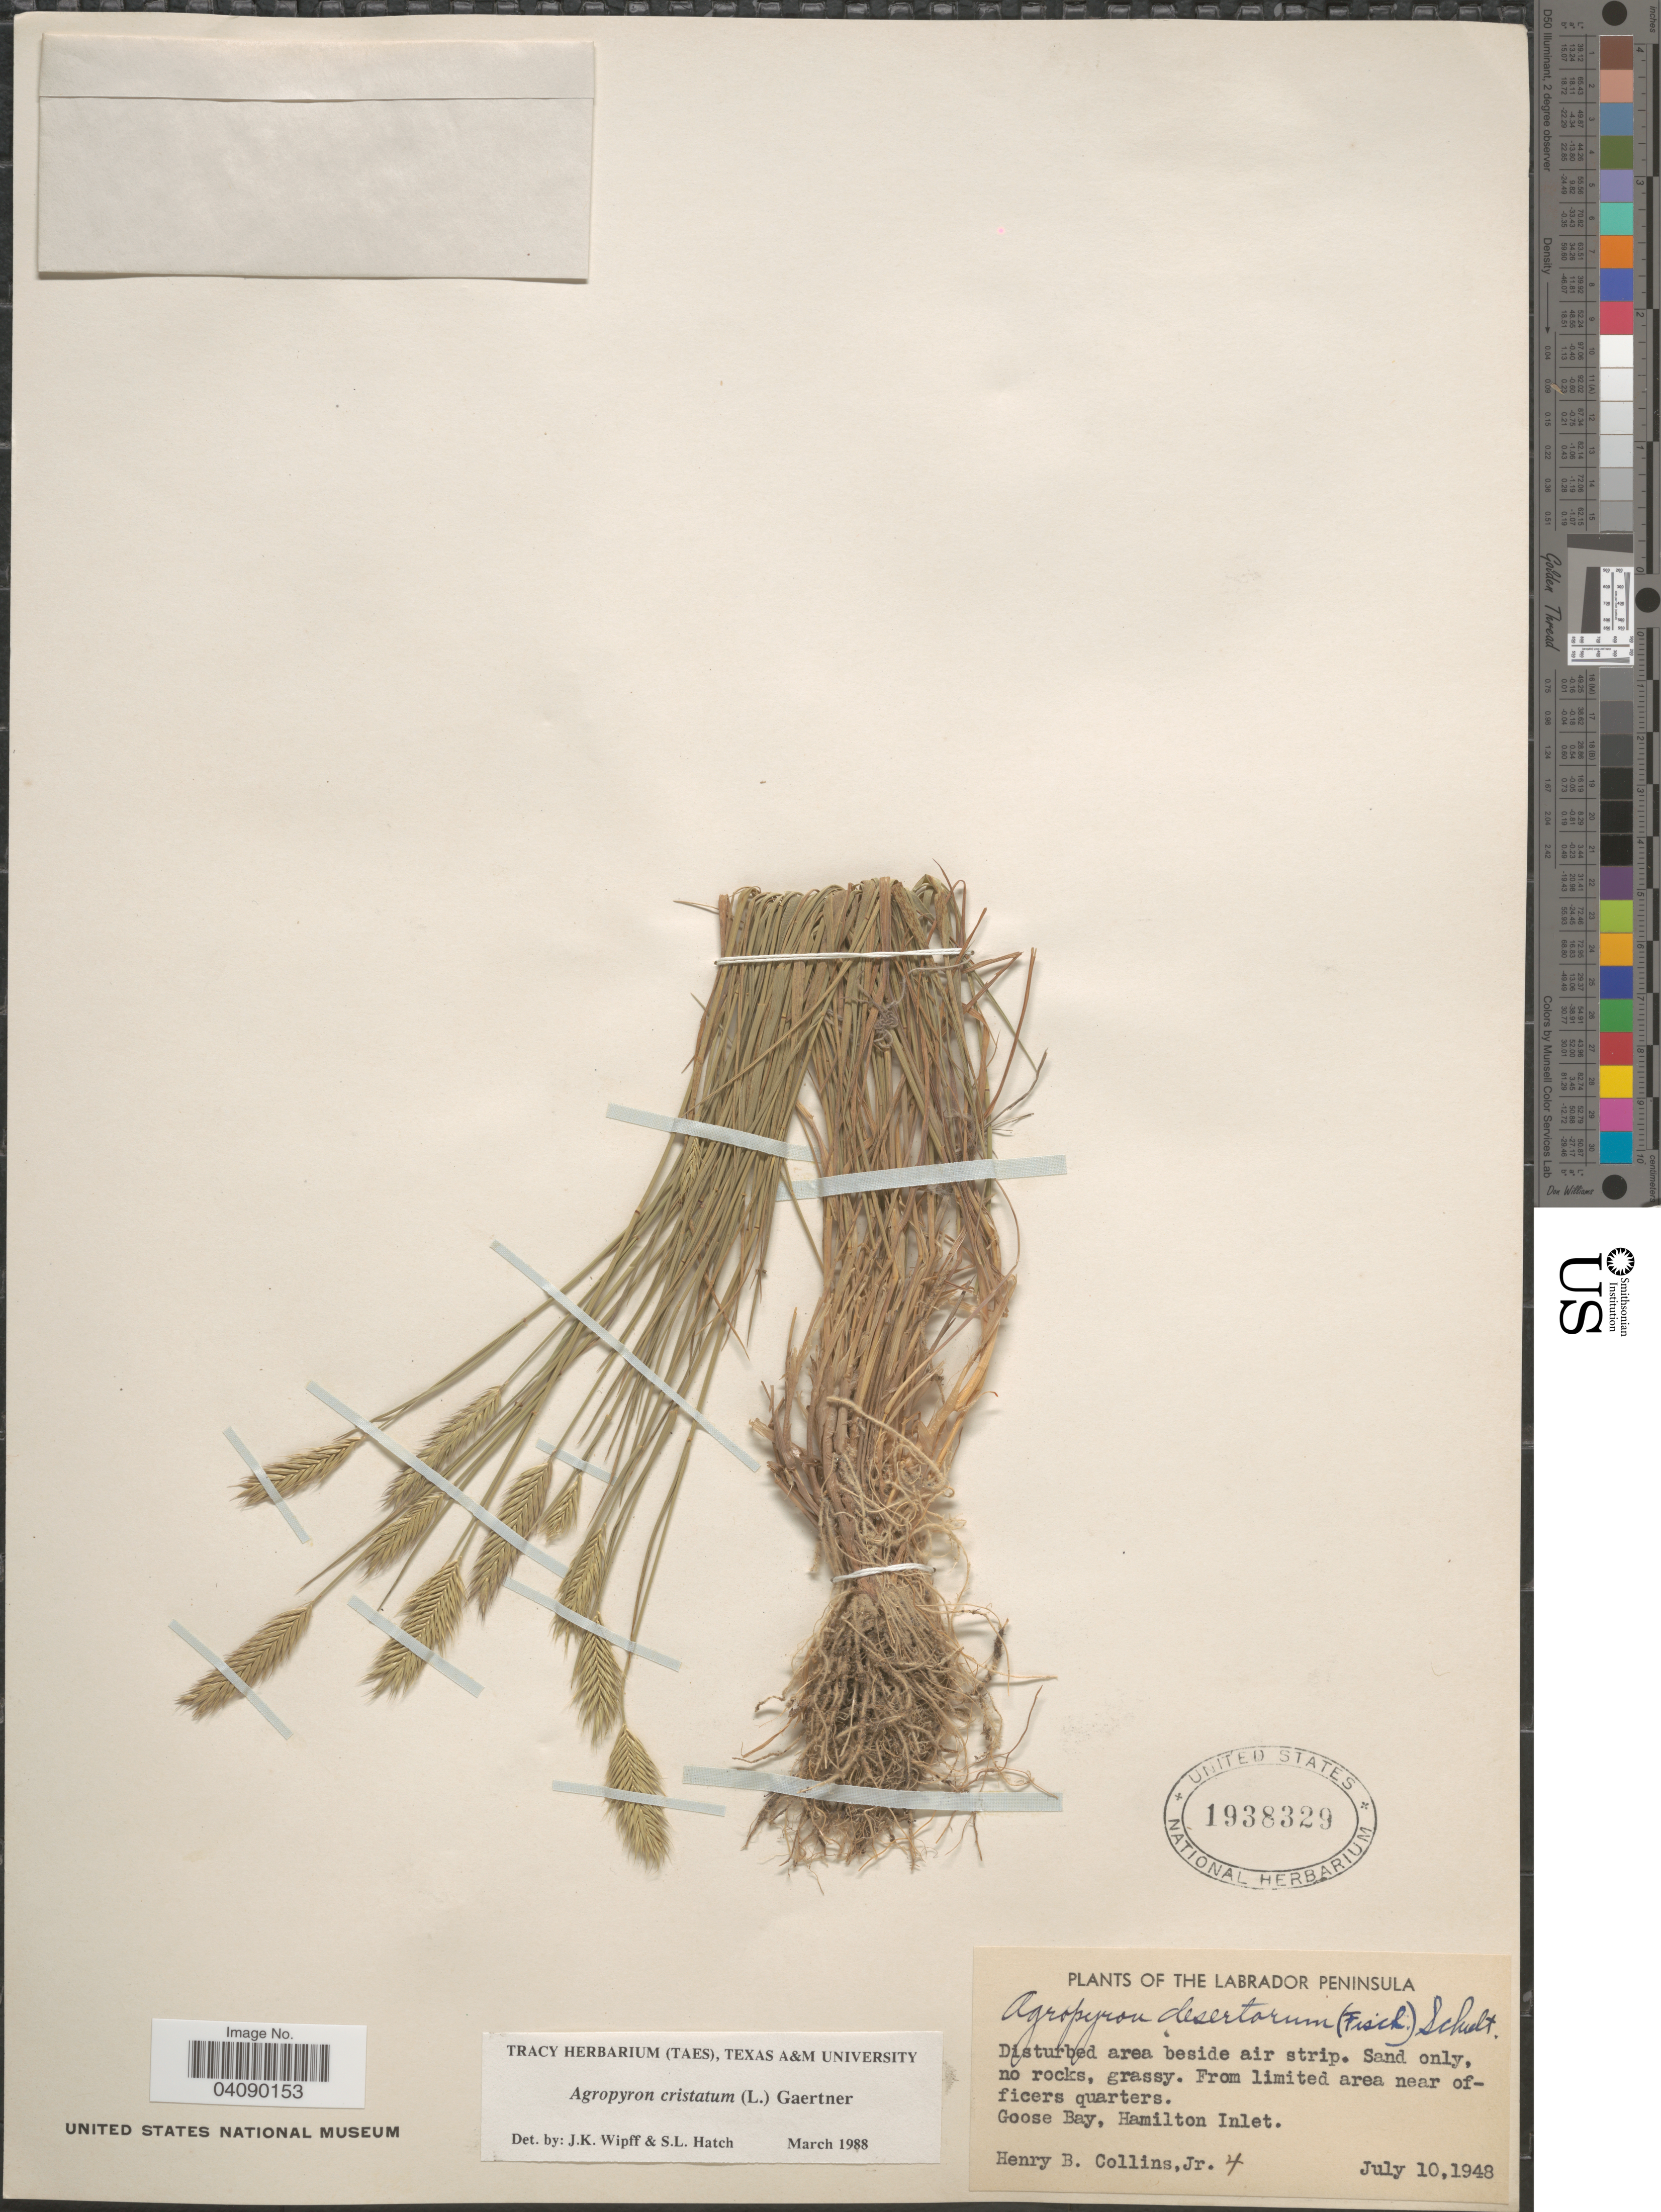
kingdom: Plantae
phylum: Tracheophyta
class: Liliopsida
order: Poales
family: Poaceae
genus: Agropyron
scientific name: Agropyron cristatum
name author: (L.) Gaertn.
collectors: H. Collins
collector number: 4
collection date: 1948-07-10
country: Canada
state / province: Newfoundland and Labrador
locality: Labrador Peninsula. Disturbed area beside air strip. Sand only, no rocks, grassy. From limited area near officers quarters. Goose Bay, Hamilton Inlet.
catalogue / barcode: US 1938329